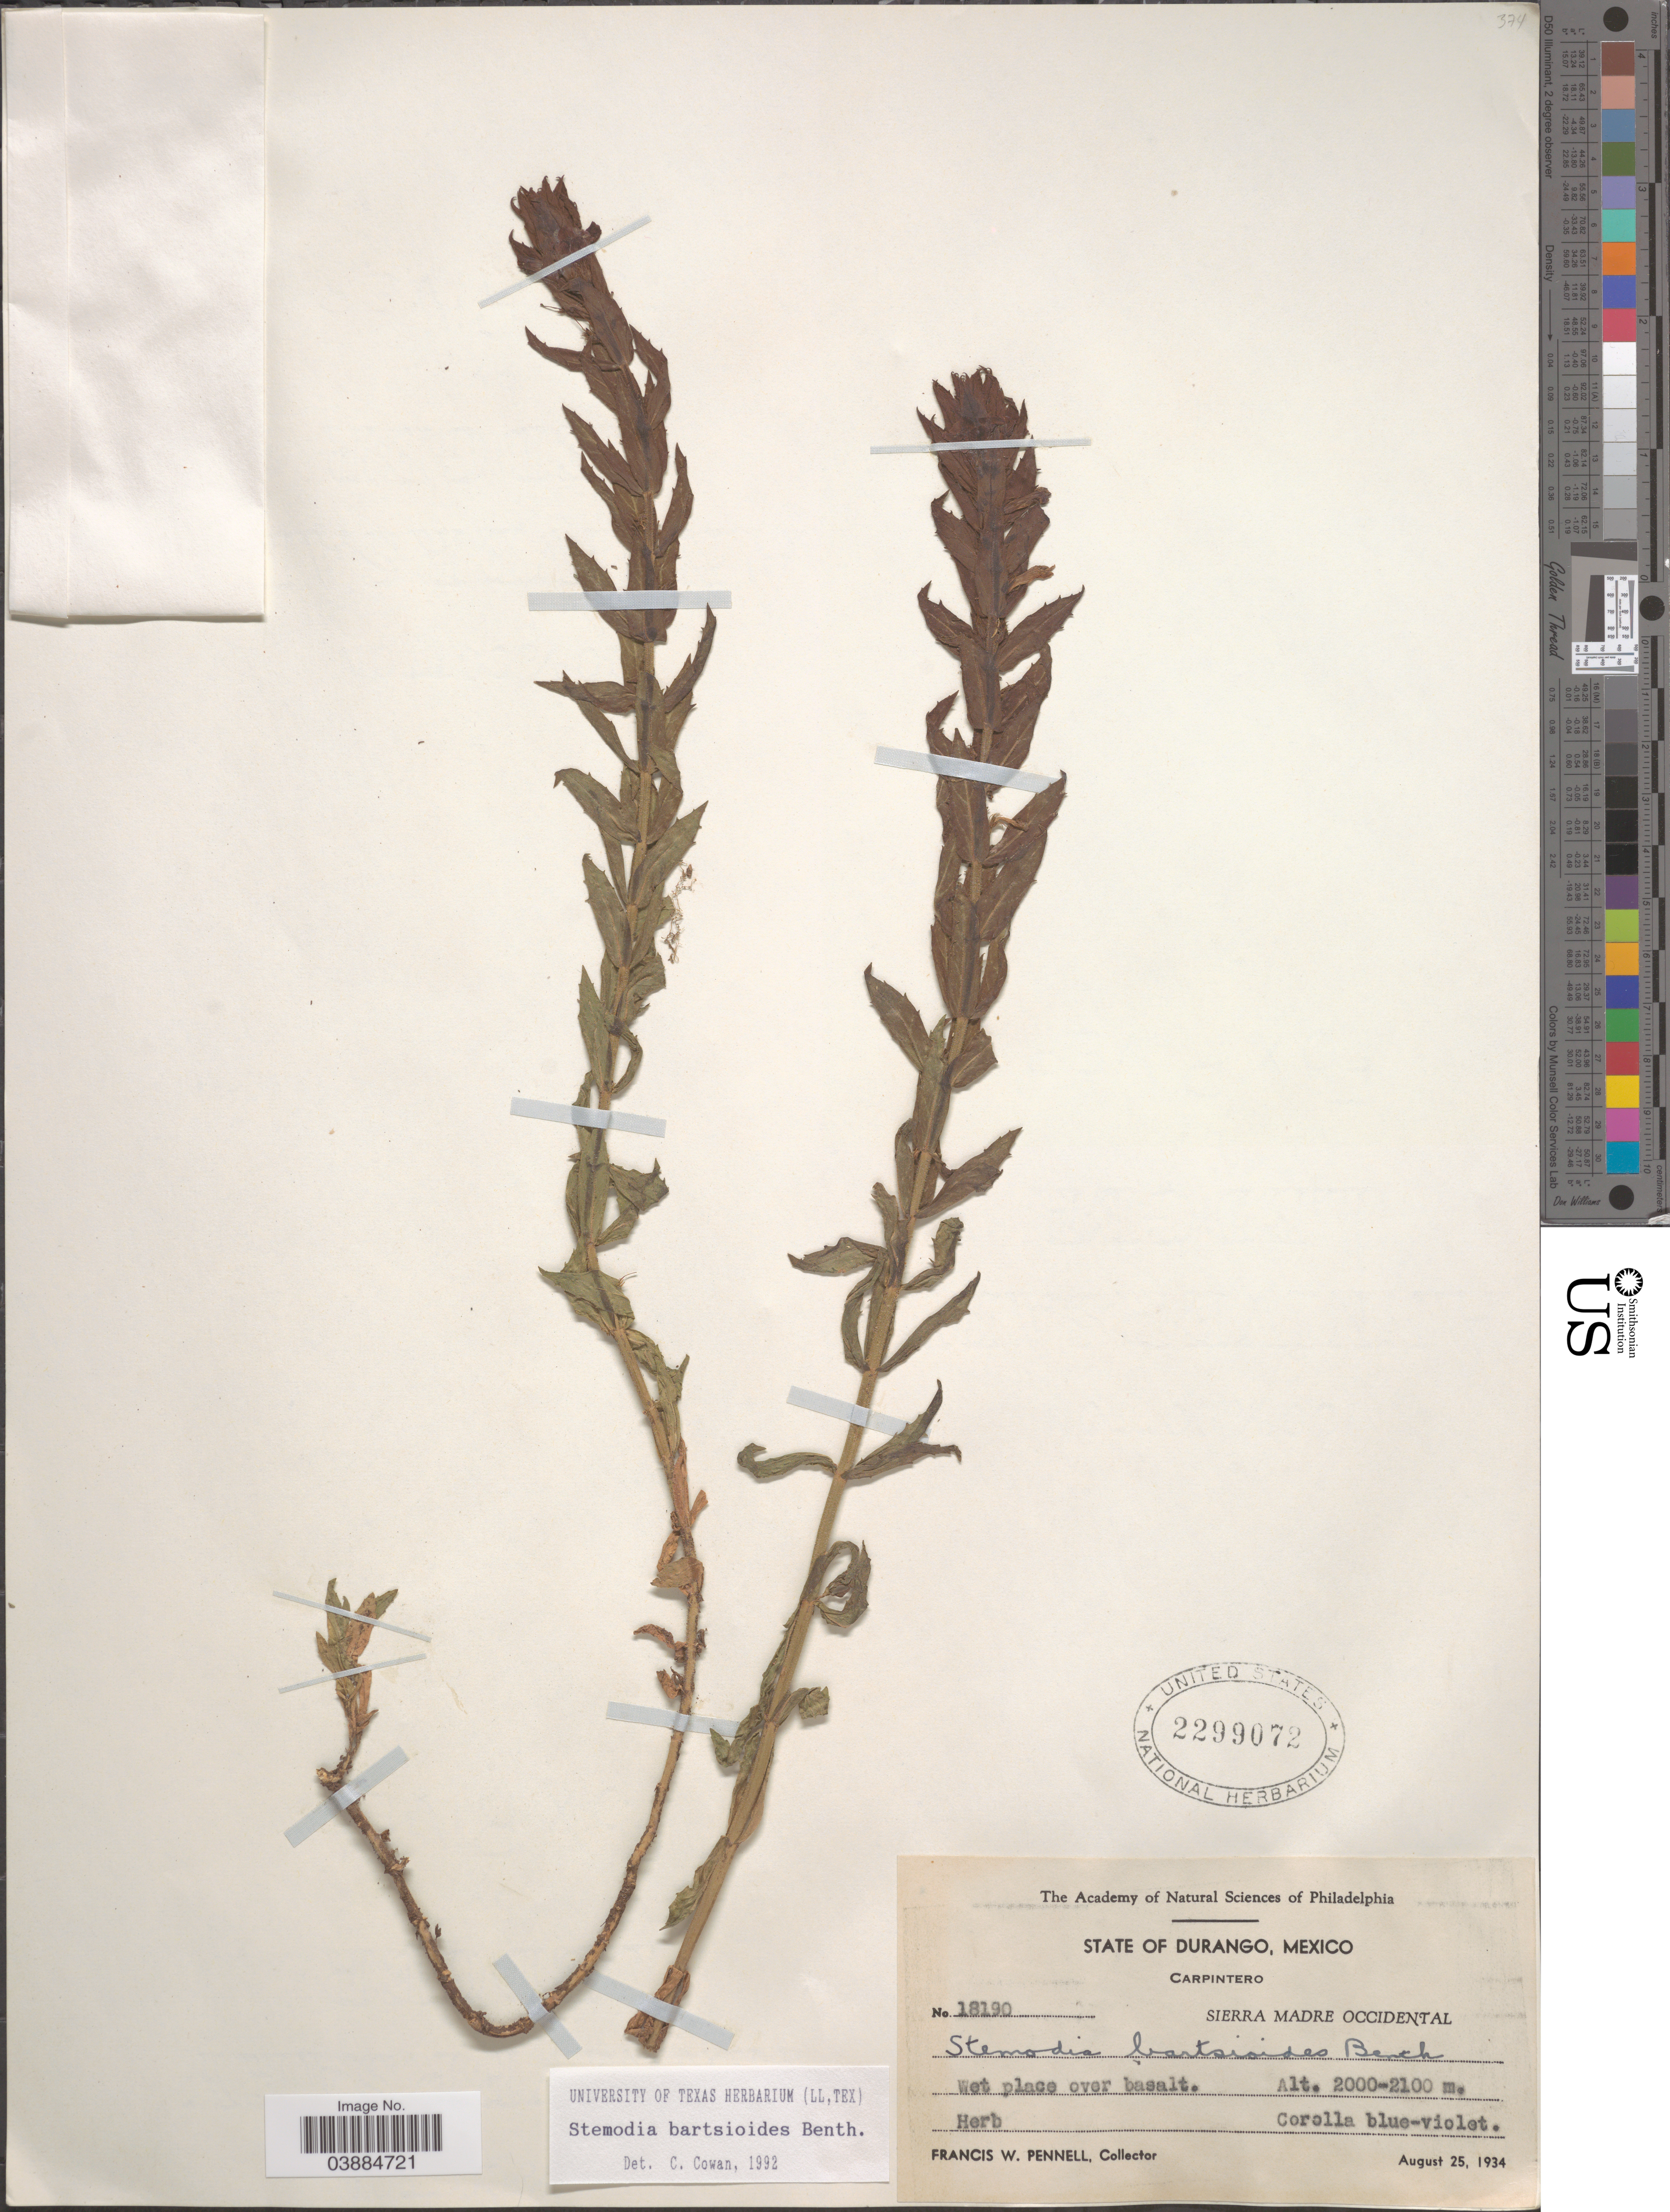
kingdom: Plantae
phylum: Tracheophyta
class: Magnoliopsida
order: Lamiales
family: Plantaginaceae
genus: Stemodia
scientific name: Stemodia bartsioides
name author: Benth.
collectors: F. W. Pennell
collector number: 18190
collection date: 1934-08-25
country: Mexico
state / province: Durango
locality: Carpintero. Sierra Madre Occidental.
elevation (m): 2000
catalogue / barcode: US 2299072